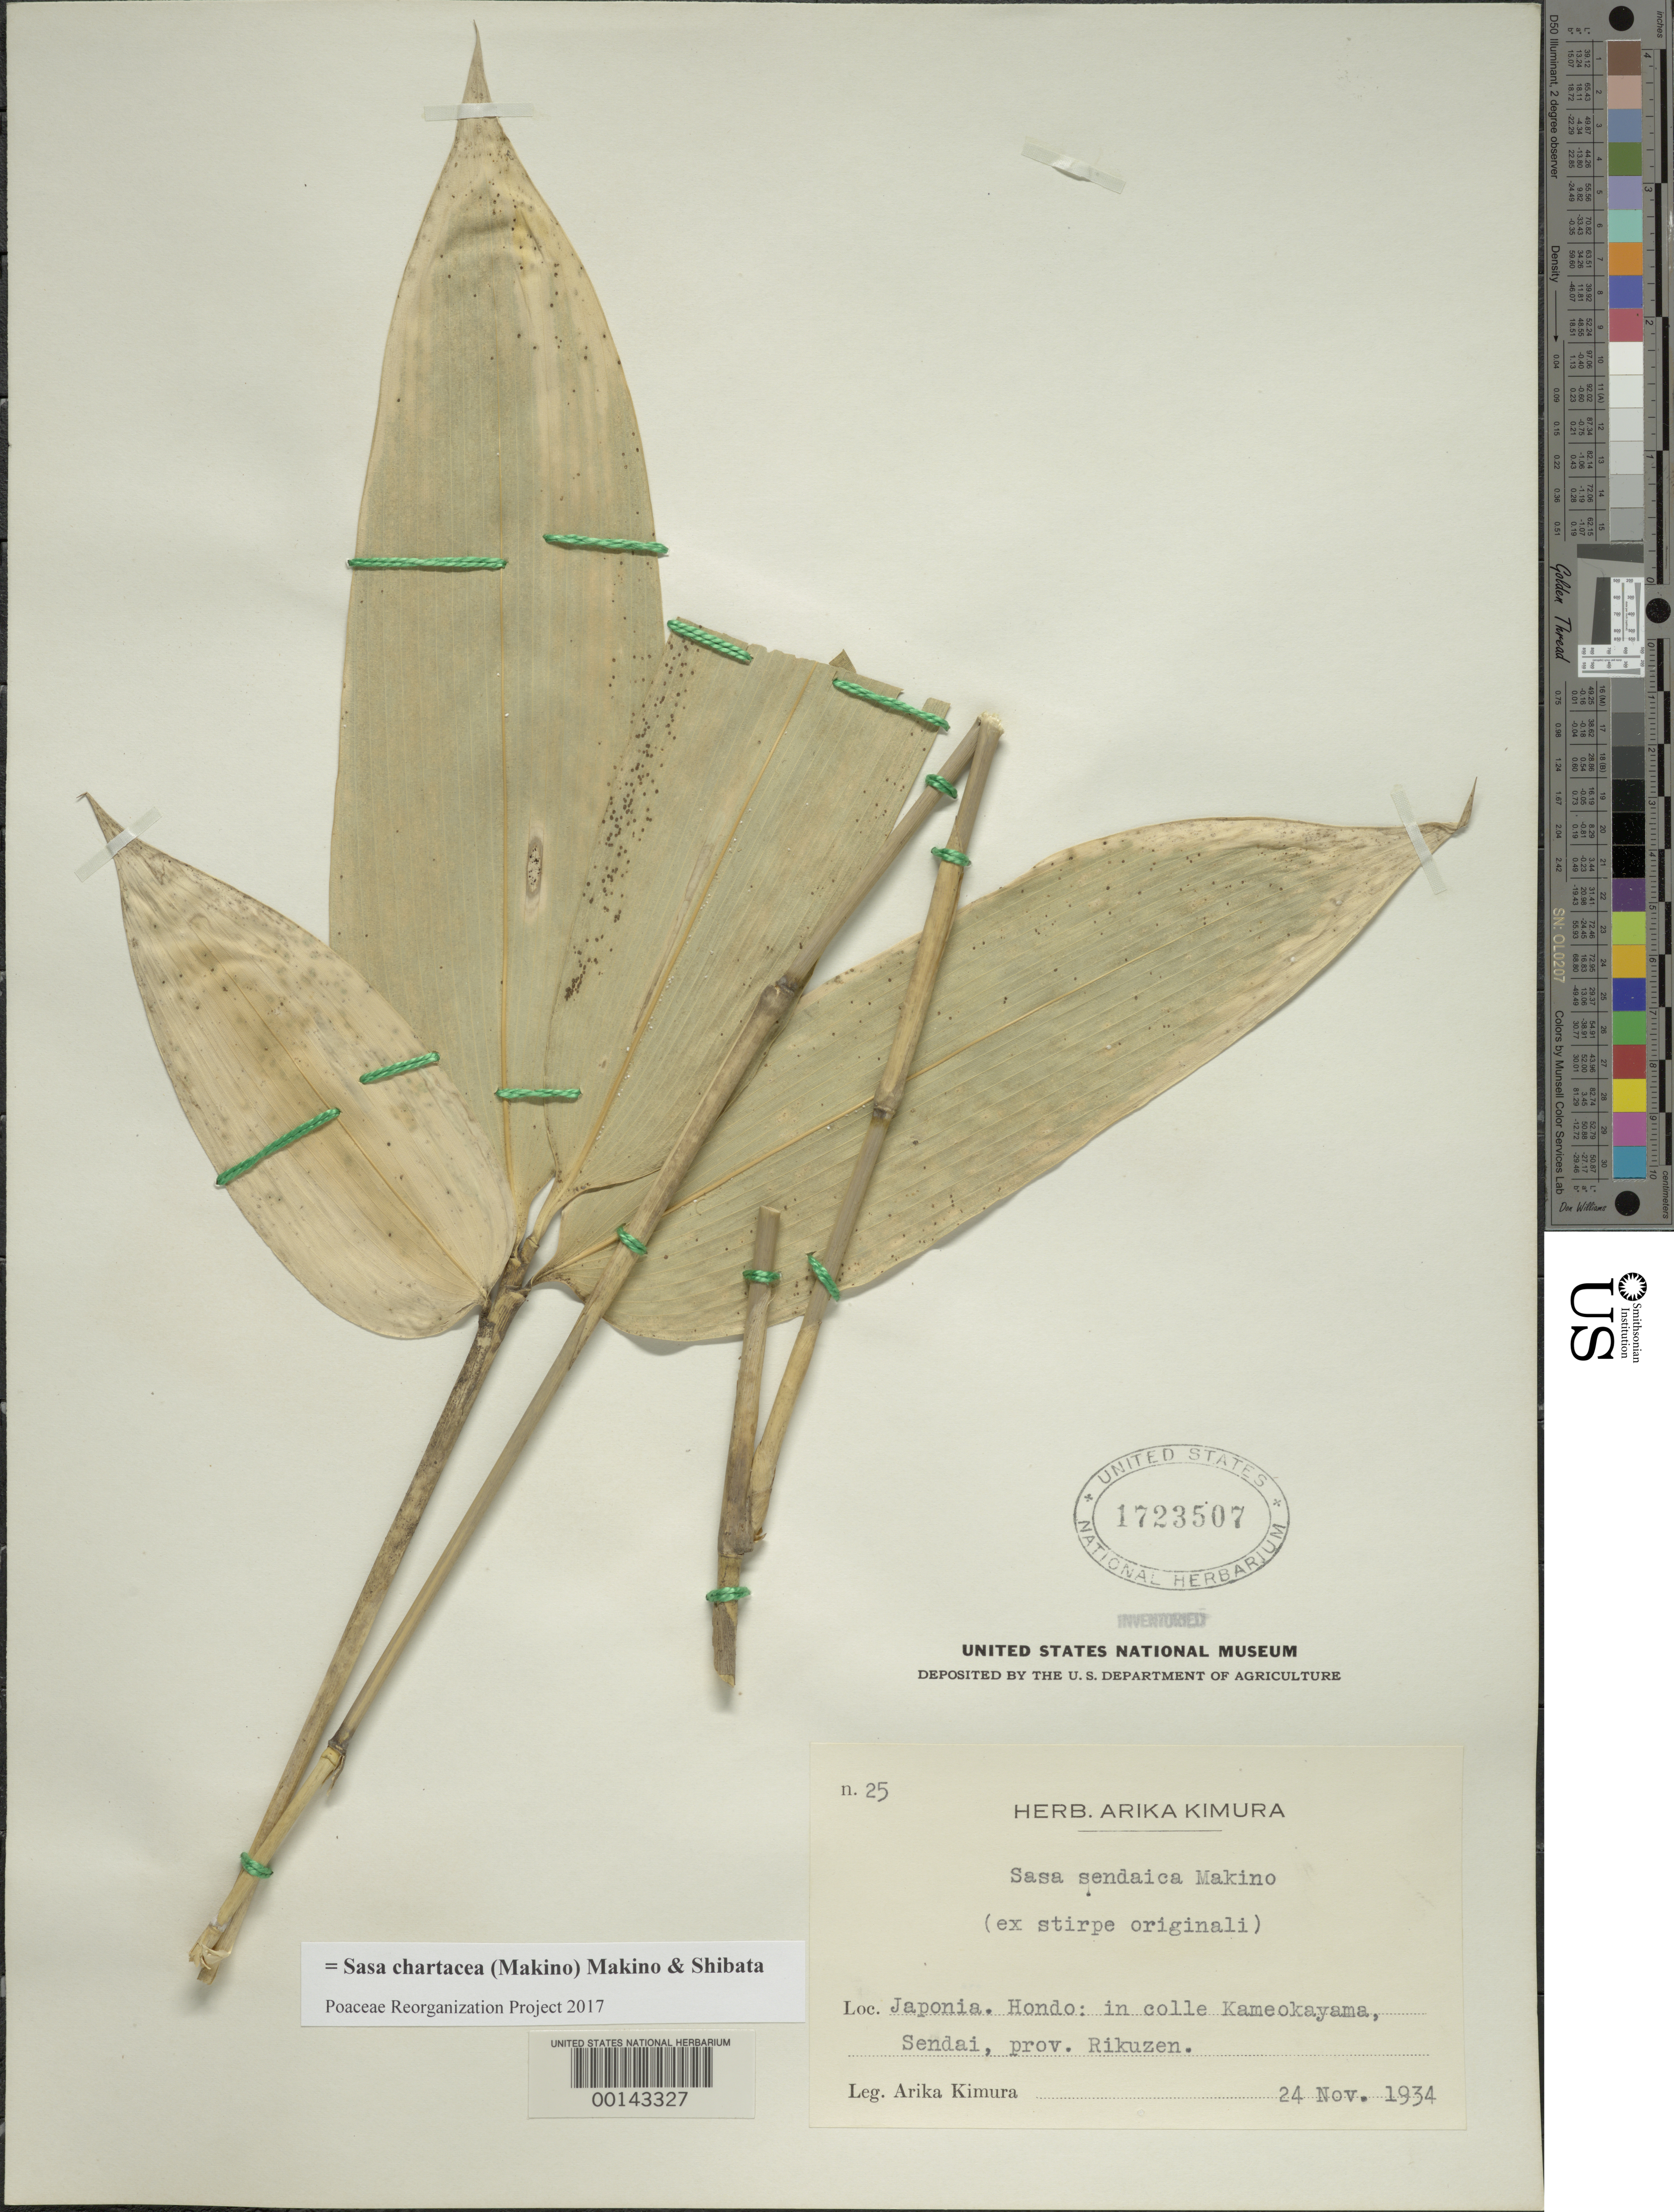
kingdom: Plantae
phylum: Tracheophyta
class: Liliopsida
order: Poales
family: Poaceae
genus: Sasa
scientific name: Sasa chartacea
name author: (Makino) Makino & Shibata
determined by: Poaceae Reorganization Project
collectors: K. Arika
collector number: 25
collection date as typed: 24 Nov 1934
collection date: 1934-11-24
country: Japan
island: Honshu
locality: Rikuzen, sendai, kameokayama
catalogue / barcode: US 1723507